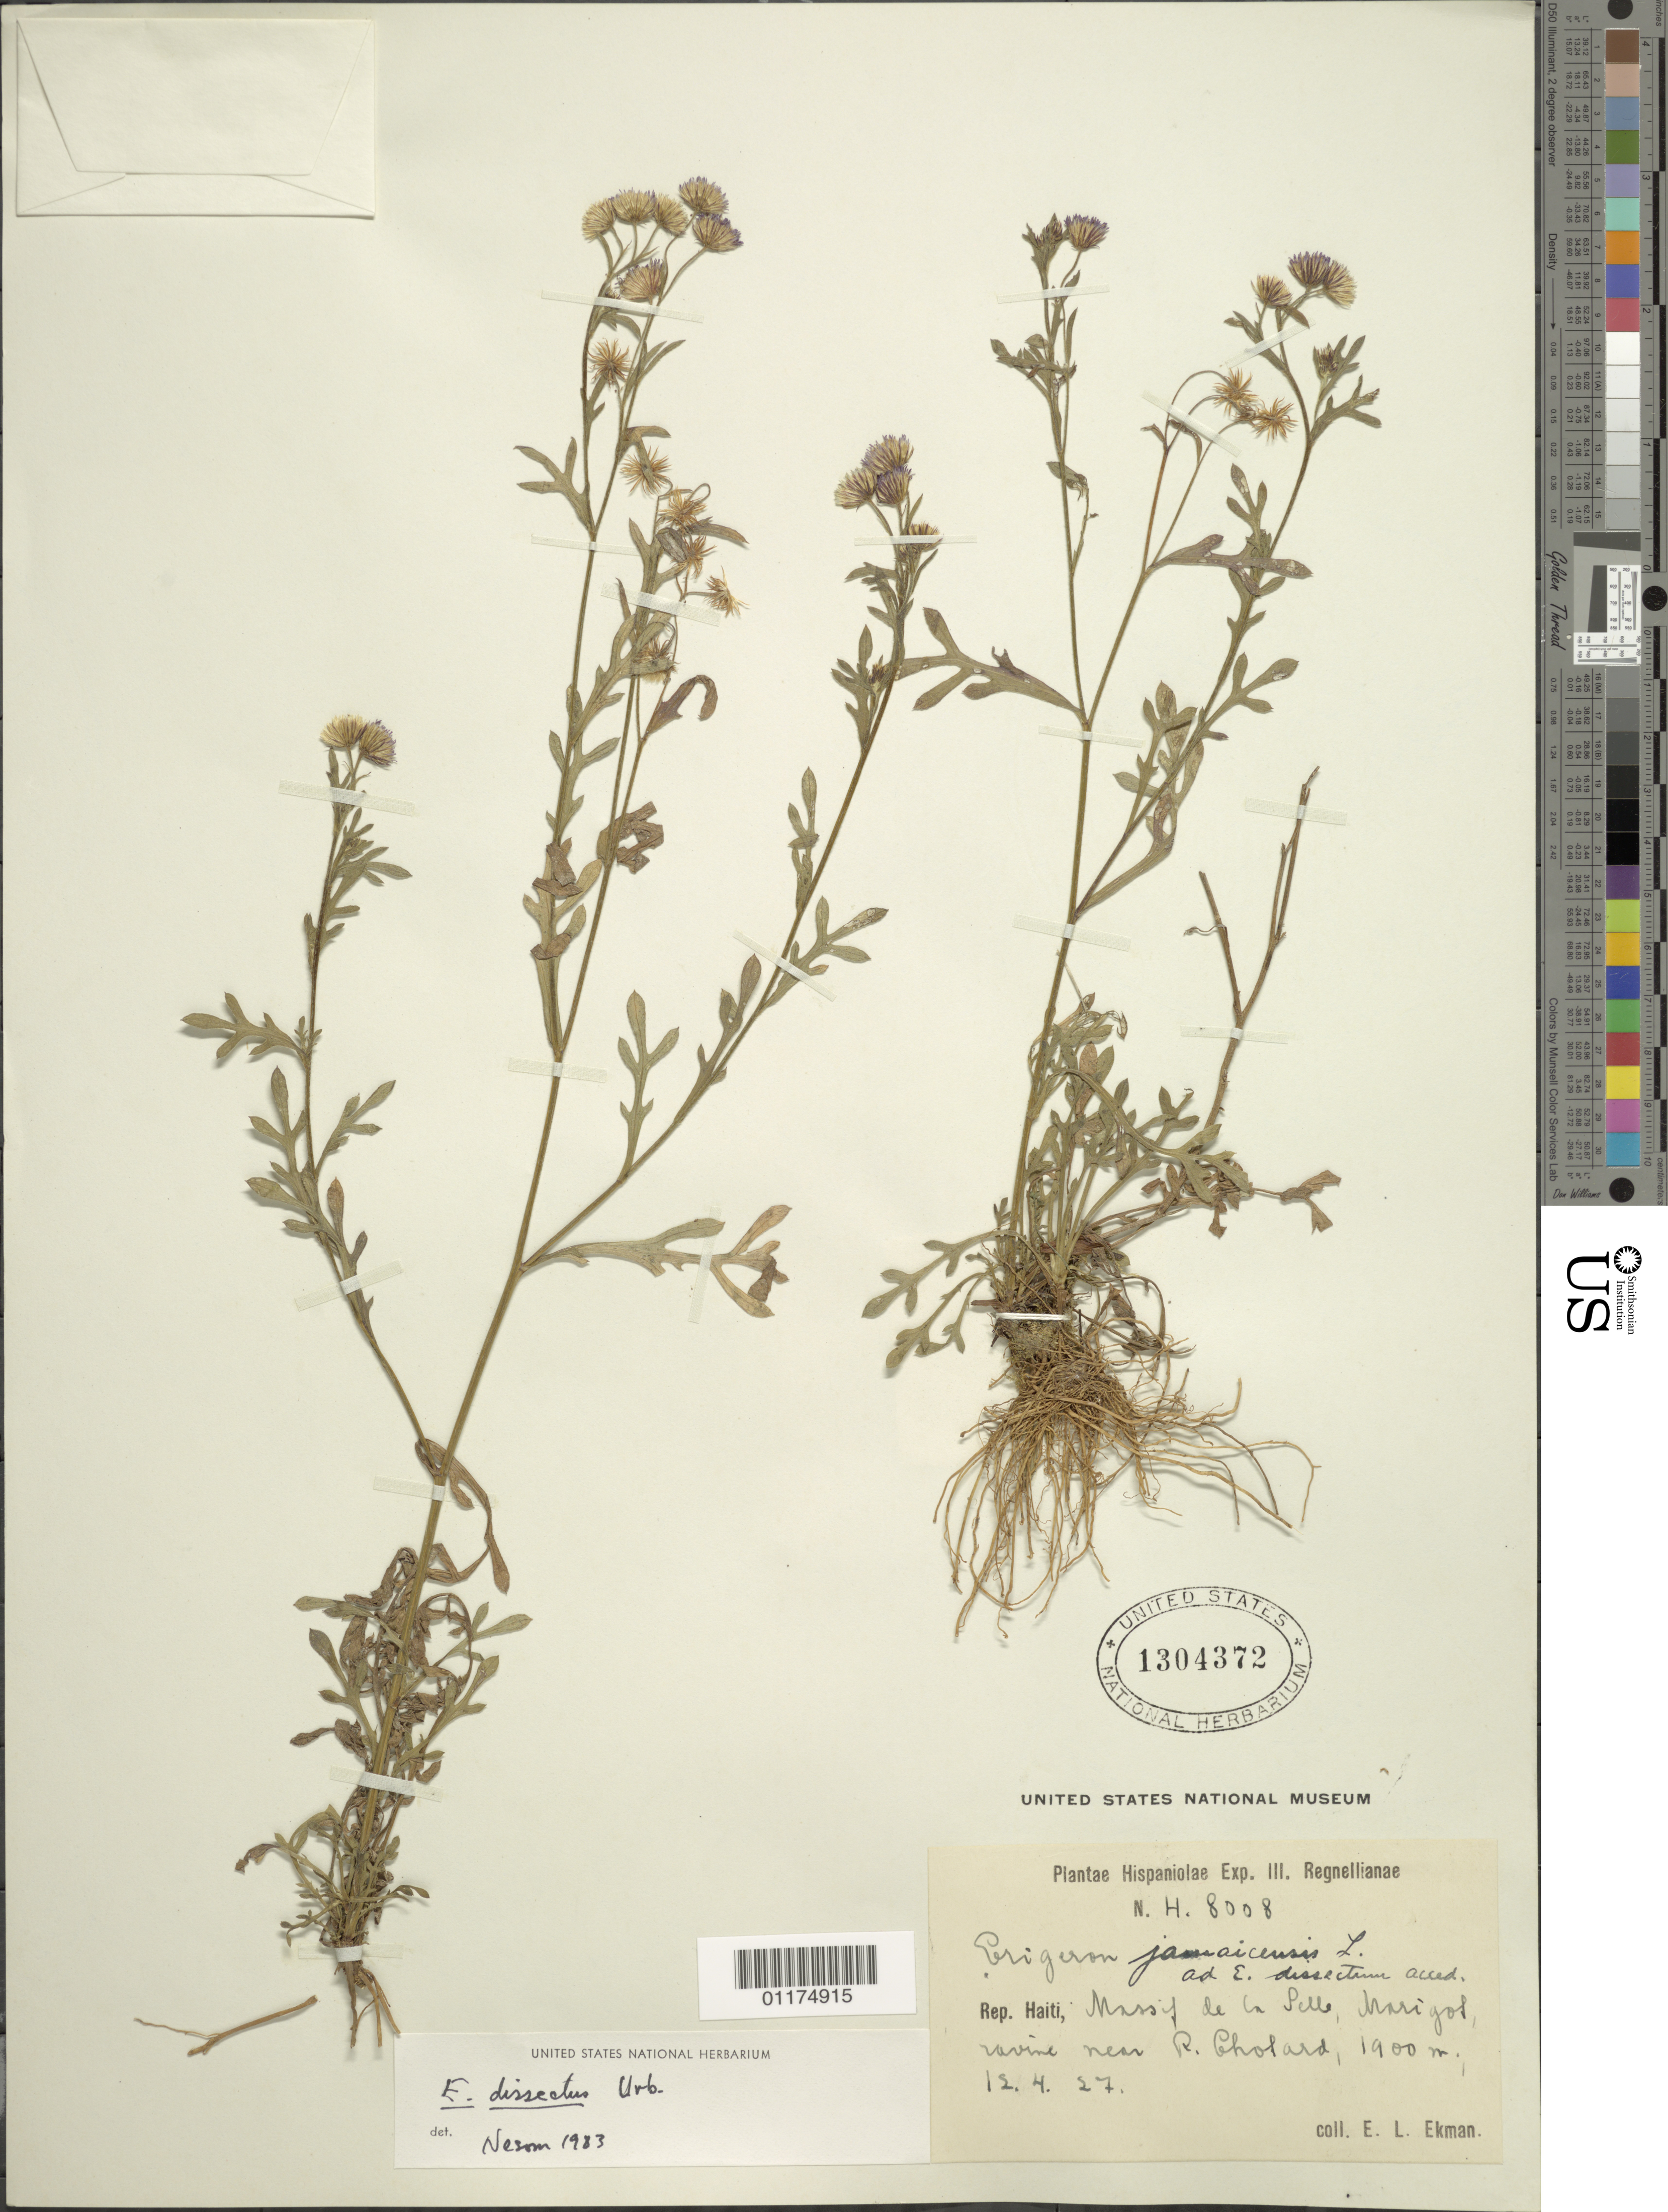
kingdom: Plantae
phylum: Tracheophyta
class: Magnoliopsida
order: Asterales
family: Asteraceae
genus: Erigeron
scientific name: Erigeron dissectus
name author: Urb.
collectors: E. L. Ekman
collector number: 8008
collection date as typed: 12 Apr 1927 or 04 Dec 1927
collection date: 1927-04-12 or 1927-12-04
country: Haiti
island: Hispaniola I.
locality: Massif de la Pelle, Marigol, ravine near R. Gholard,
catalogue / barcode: US 1304372